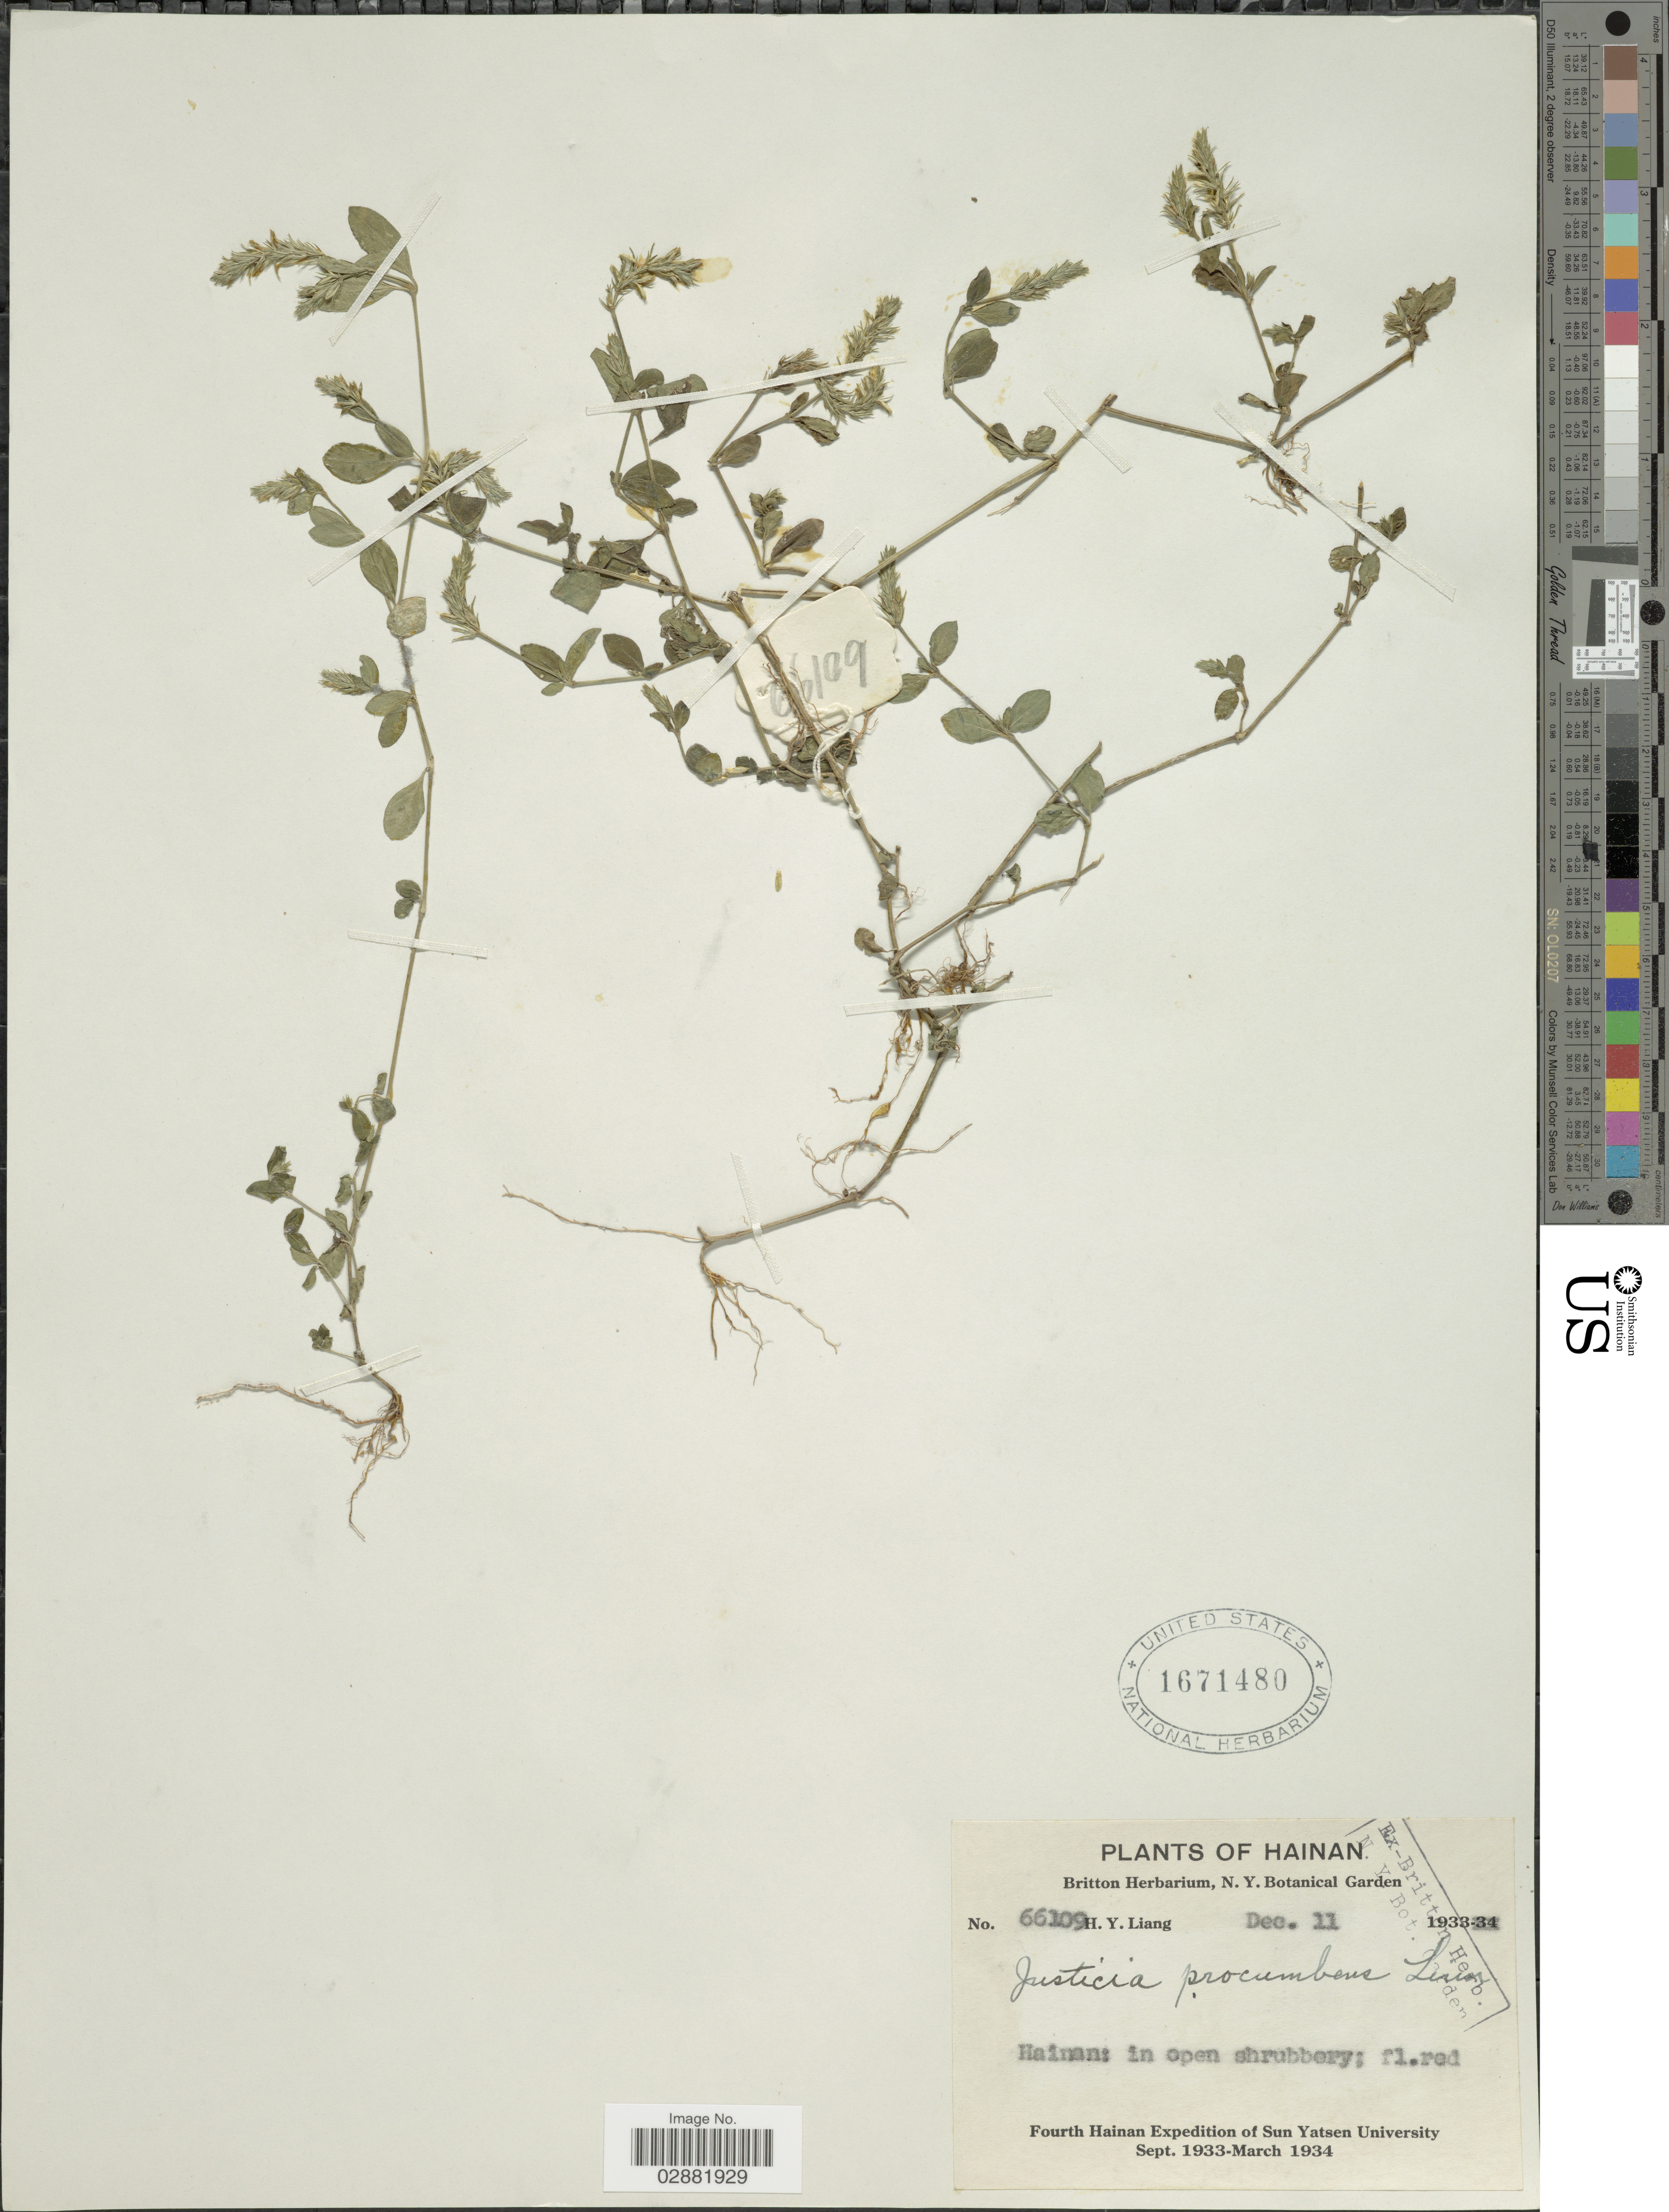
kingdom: Plantae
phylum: Tracheophyta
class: Magnoliopsida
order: Lamiales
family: Acanthaceae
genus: Justicia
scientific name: Justicia procumbens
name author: L.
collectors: H. Y. Liang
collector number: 66109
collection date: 1933-12-11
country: China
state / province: Hainan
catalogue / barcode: US 1671480